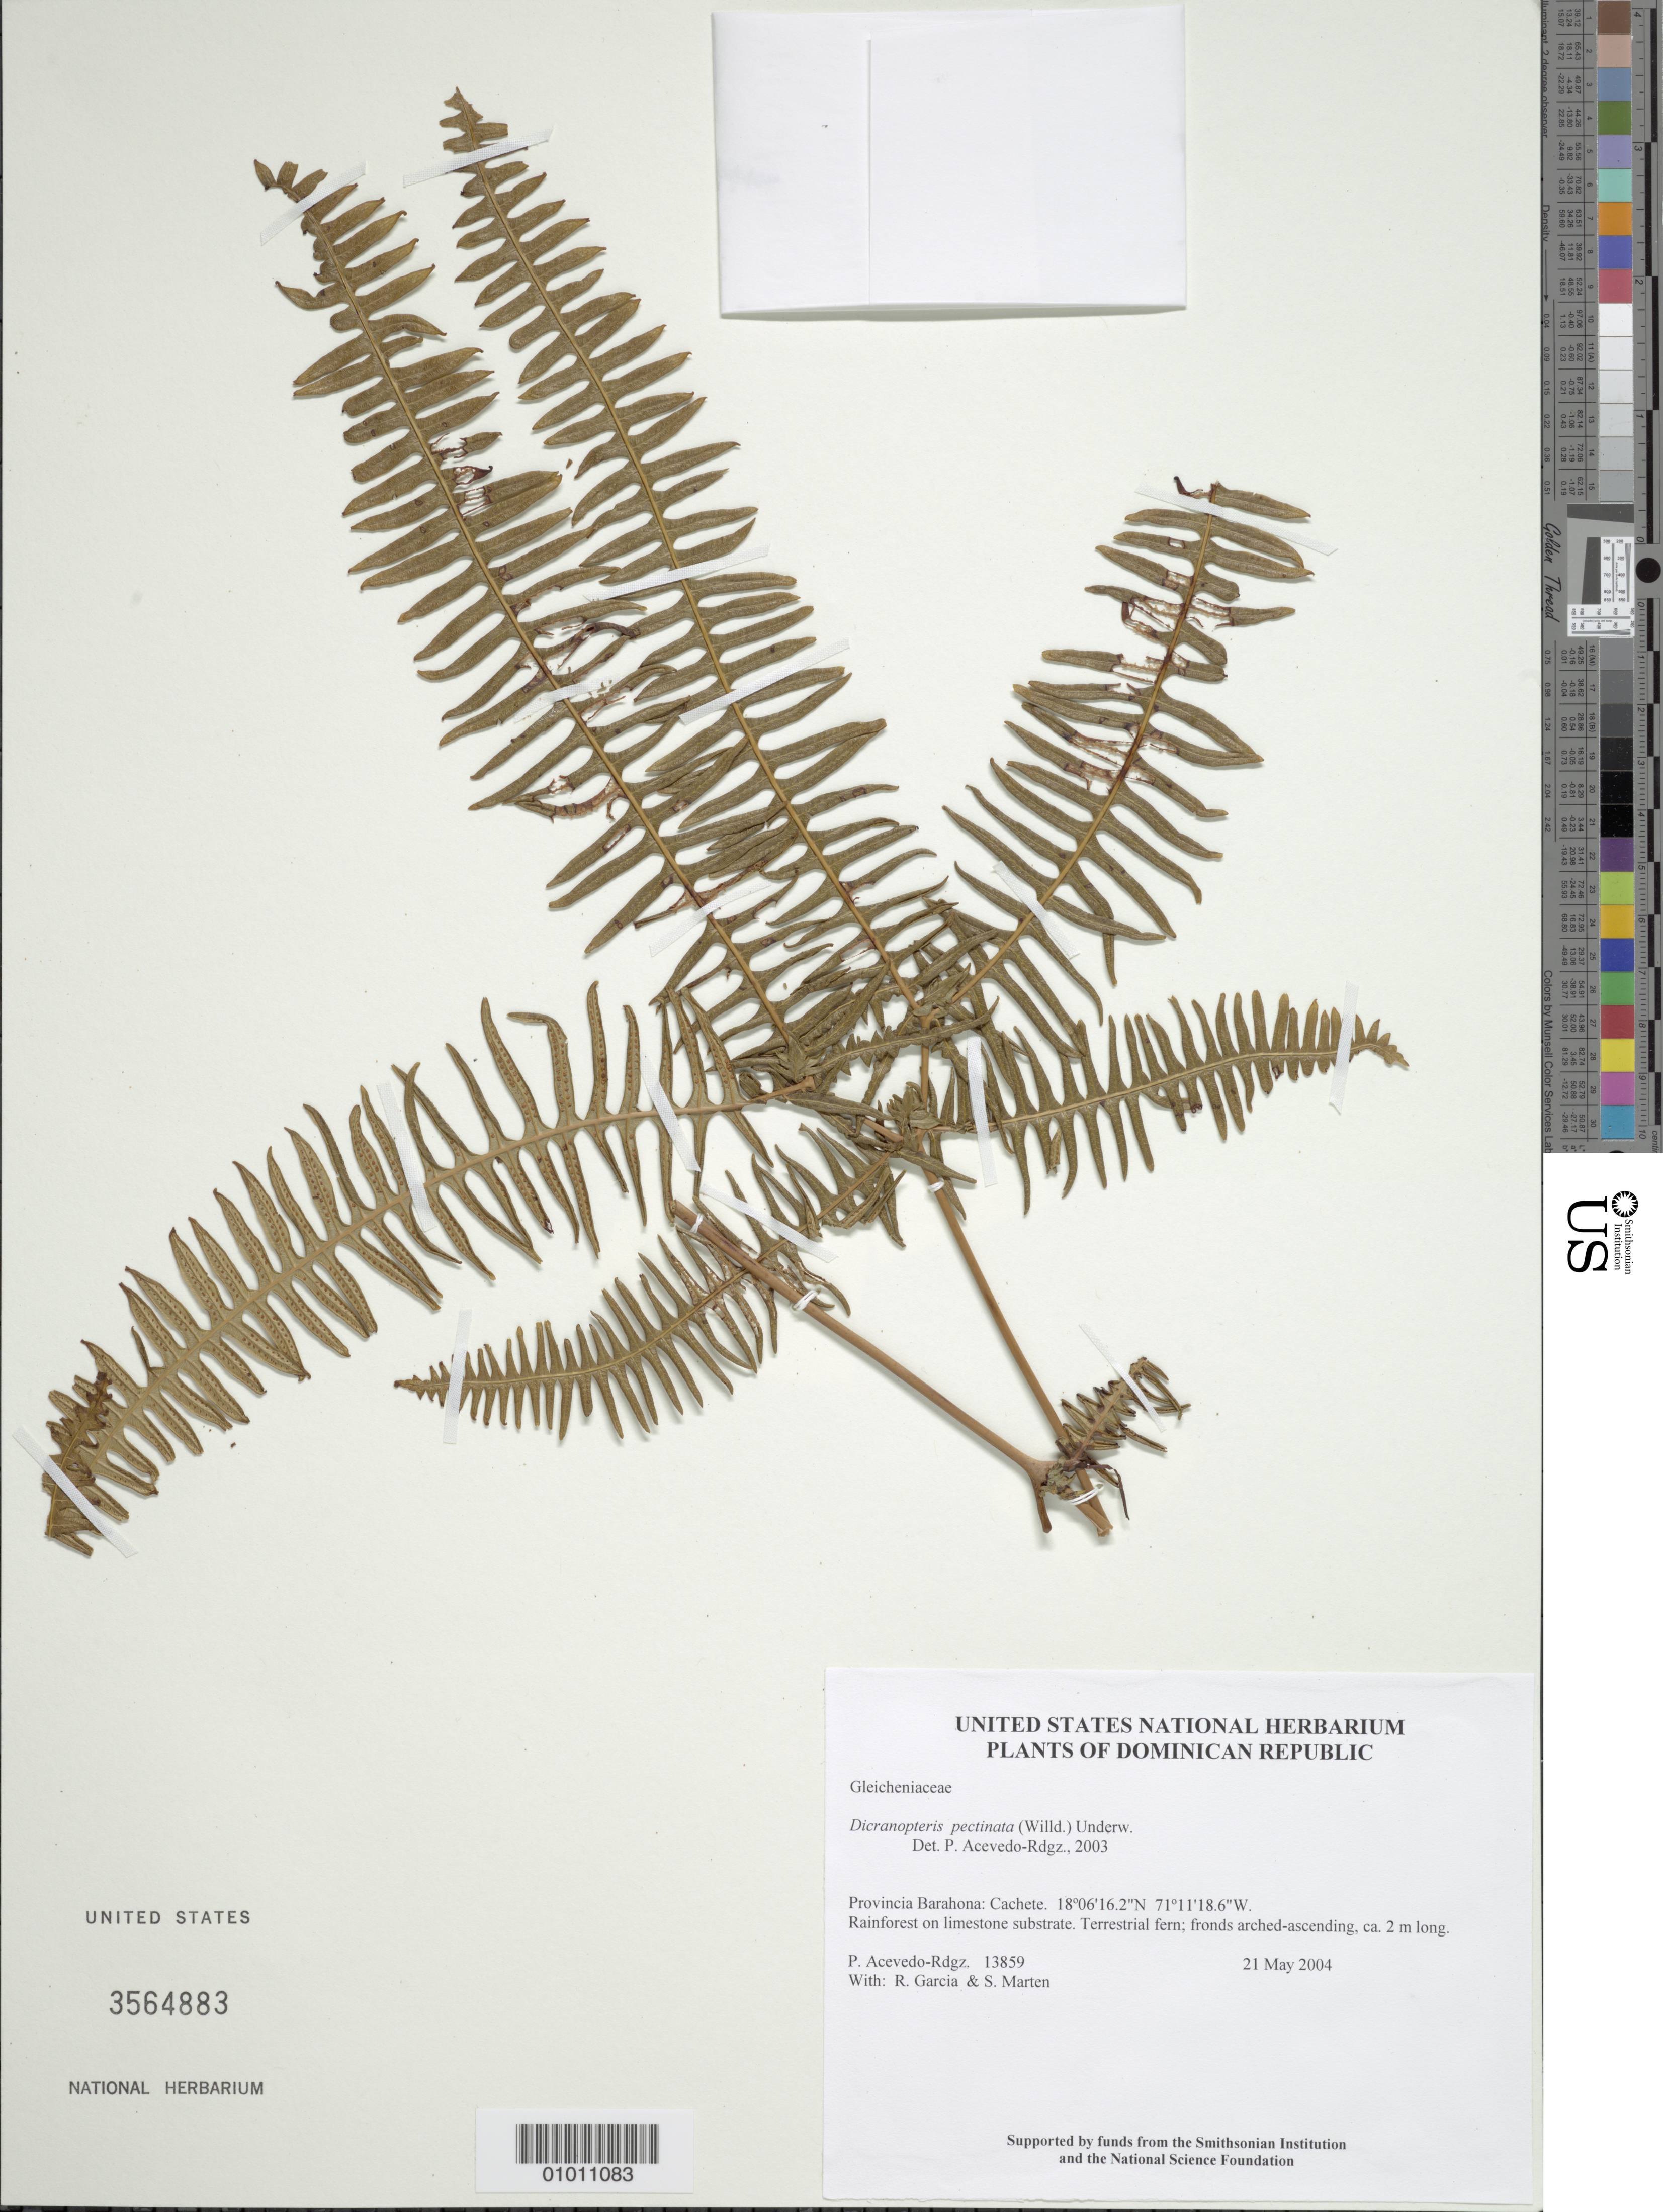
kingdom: Plantae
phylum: Tracheophyta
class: Polypodiopsida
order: Gleicheniales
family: Gleicheniaceae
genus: Gleichenella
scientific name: Gleichenella pectinata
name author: (Willd.) Ching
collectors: P. Acevedo-Rodr., R. G. García & S. Marten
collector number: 13859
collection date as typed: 21 May 2004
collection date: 2004-05-21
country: Dominican Republic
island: Hispaniola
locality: Provincia Barahona: Cachete.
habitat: Rainforest on limestone substrate.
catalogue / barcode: US 3564883